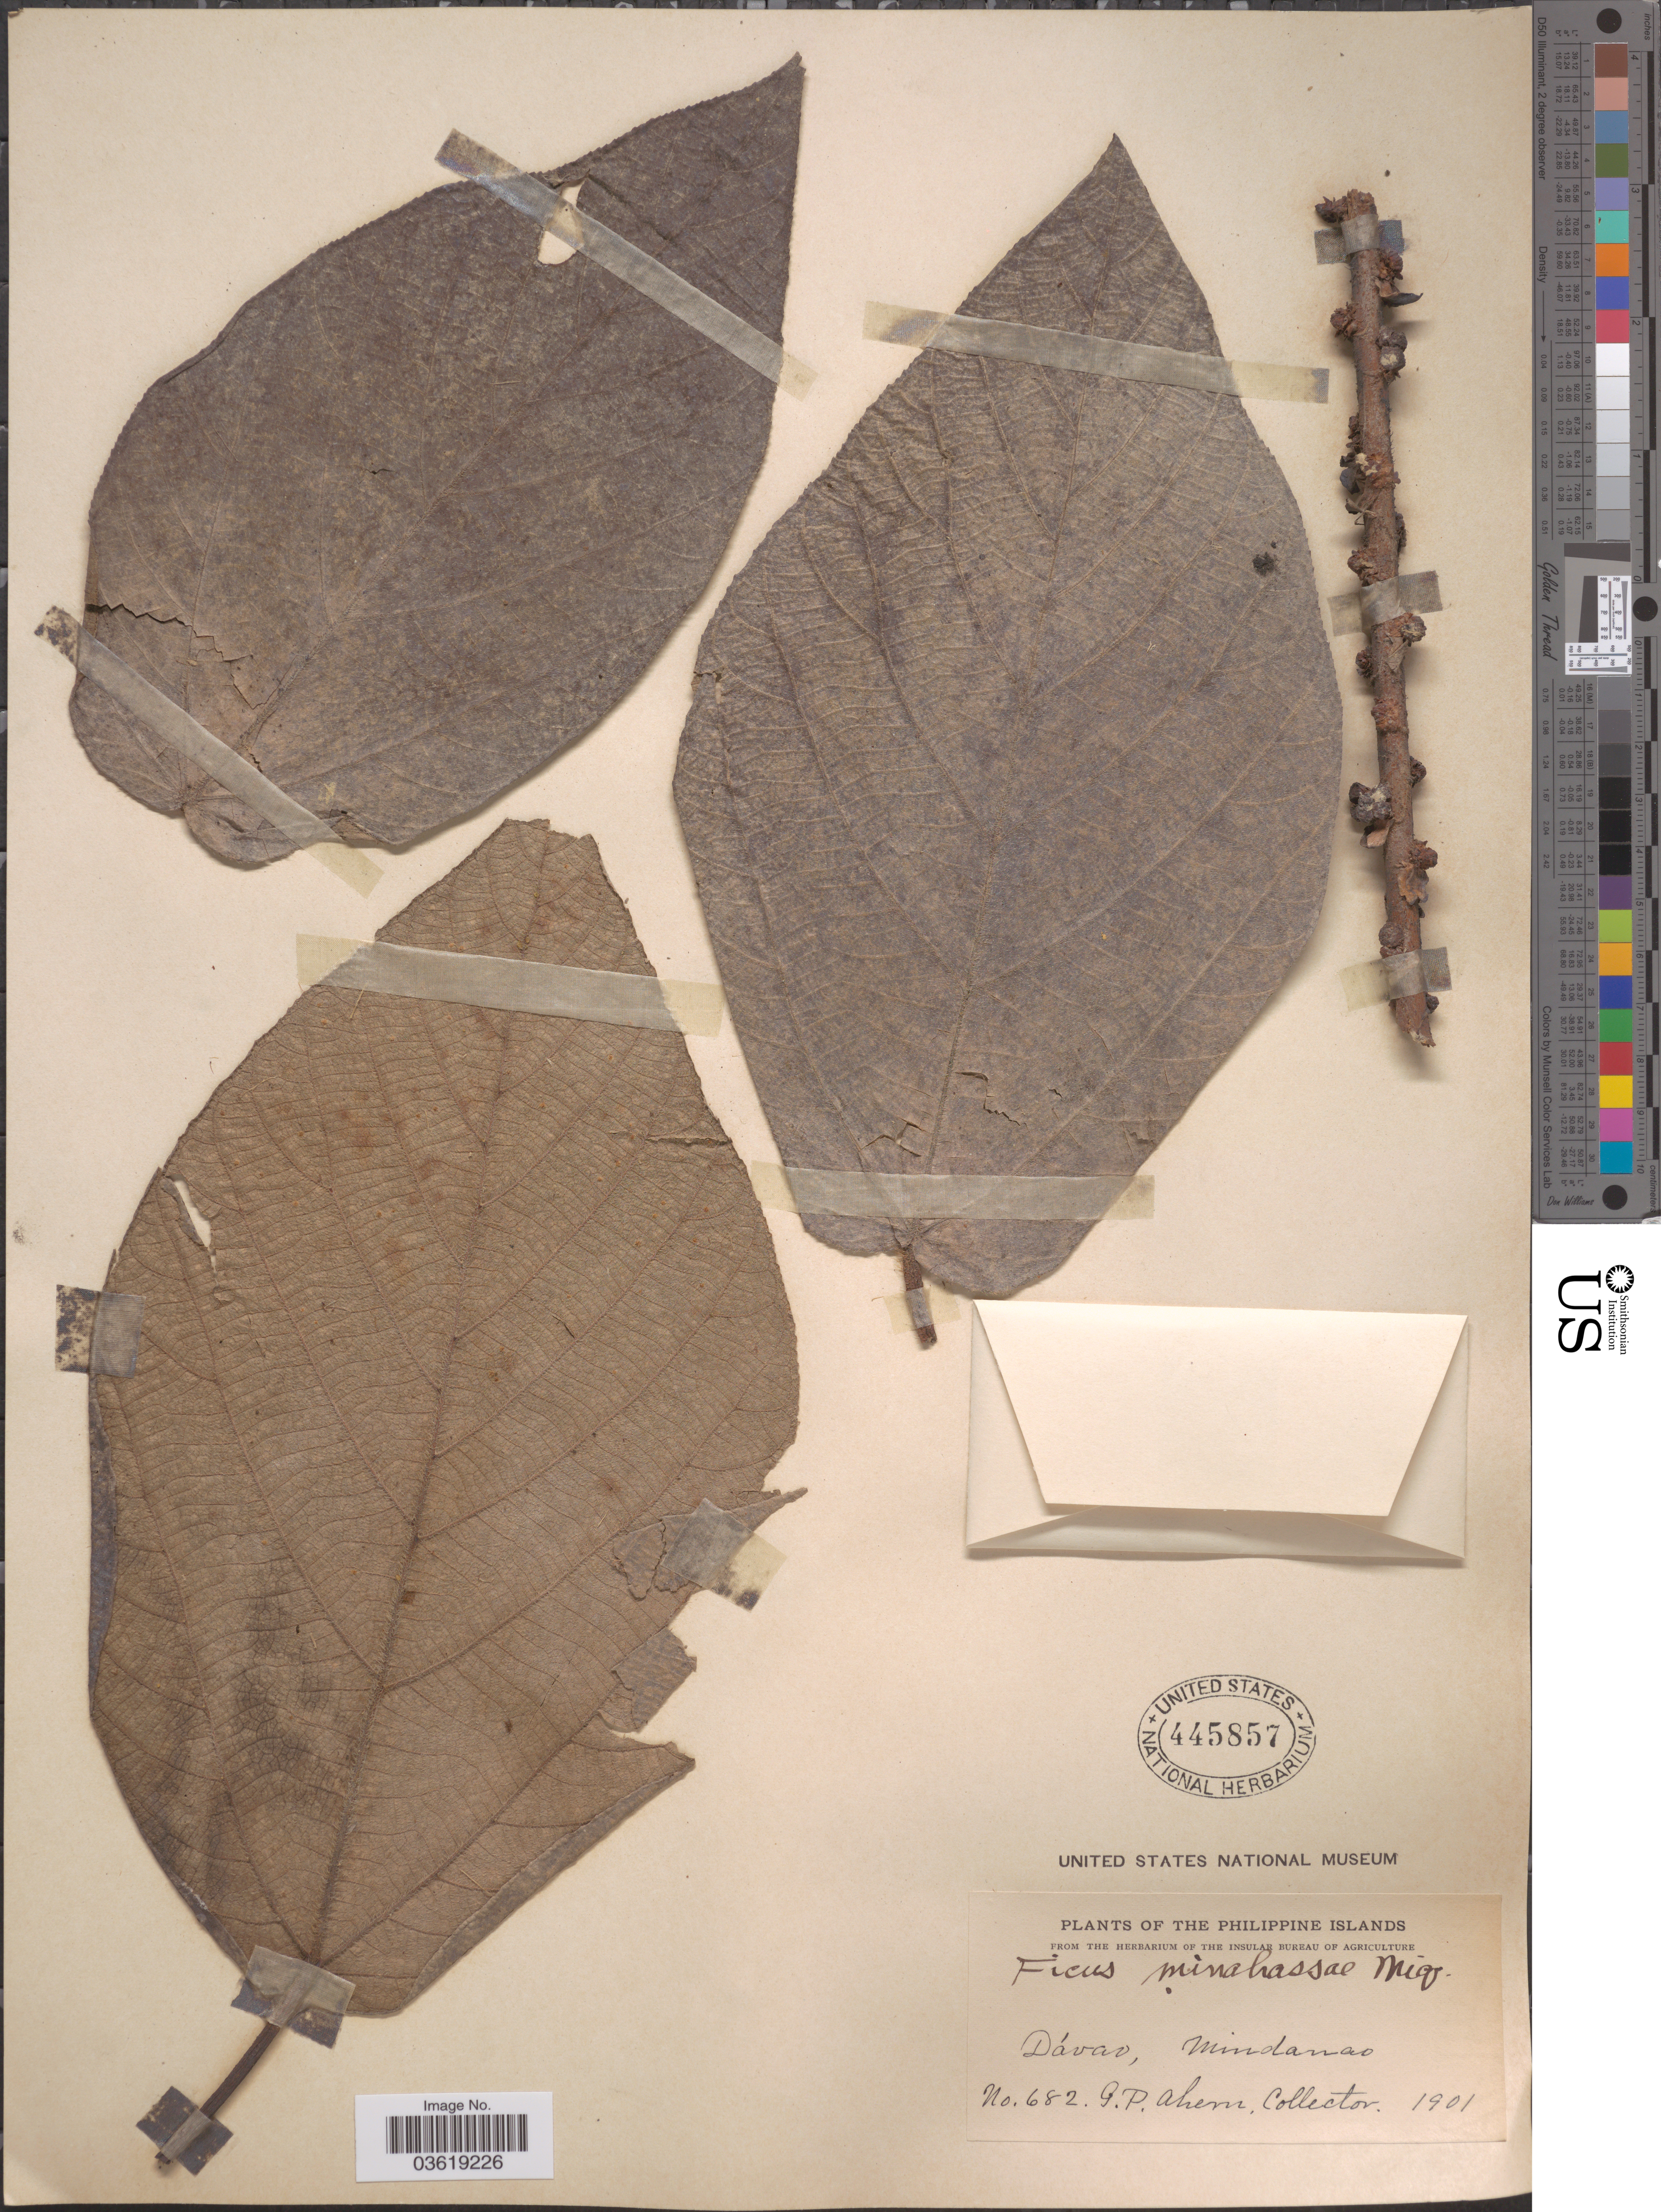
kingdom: Plantae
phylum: Tracheophyta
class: Magnoliopsida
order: Rosales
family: Moraceae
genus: Ficus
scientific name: Ficus minahassae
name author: Miq.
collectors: G. Ahern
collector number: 682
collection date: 1901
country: Philippines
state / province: Davao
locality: The Philippine Islands, Dávao, Mindanao.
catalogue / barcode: US 445857